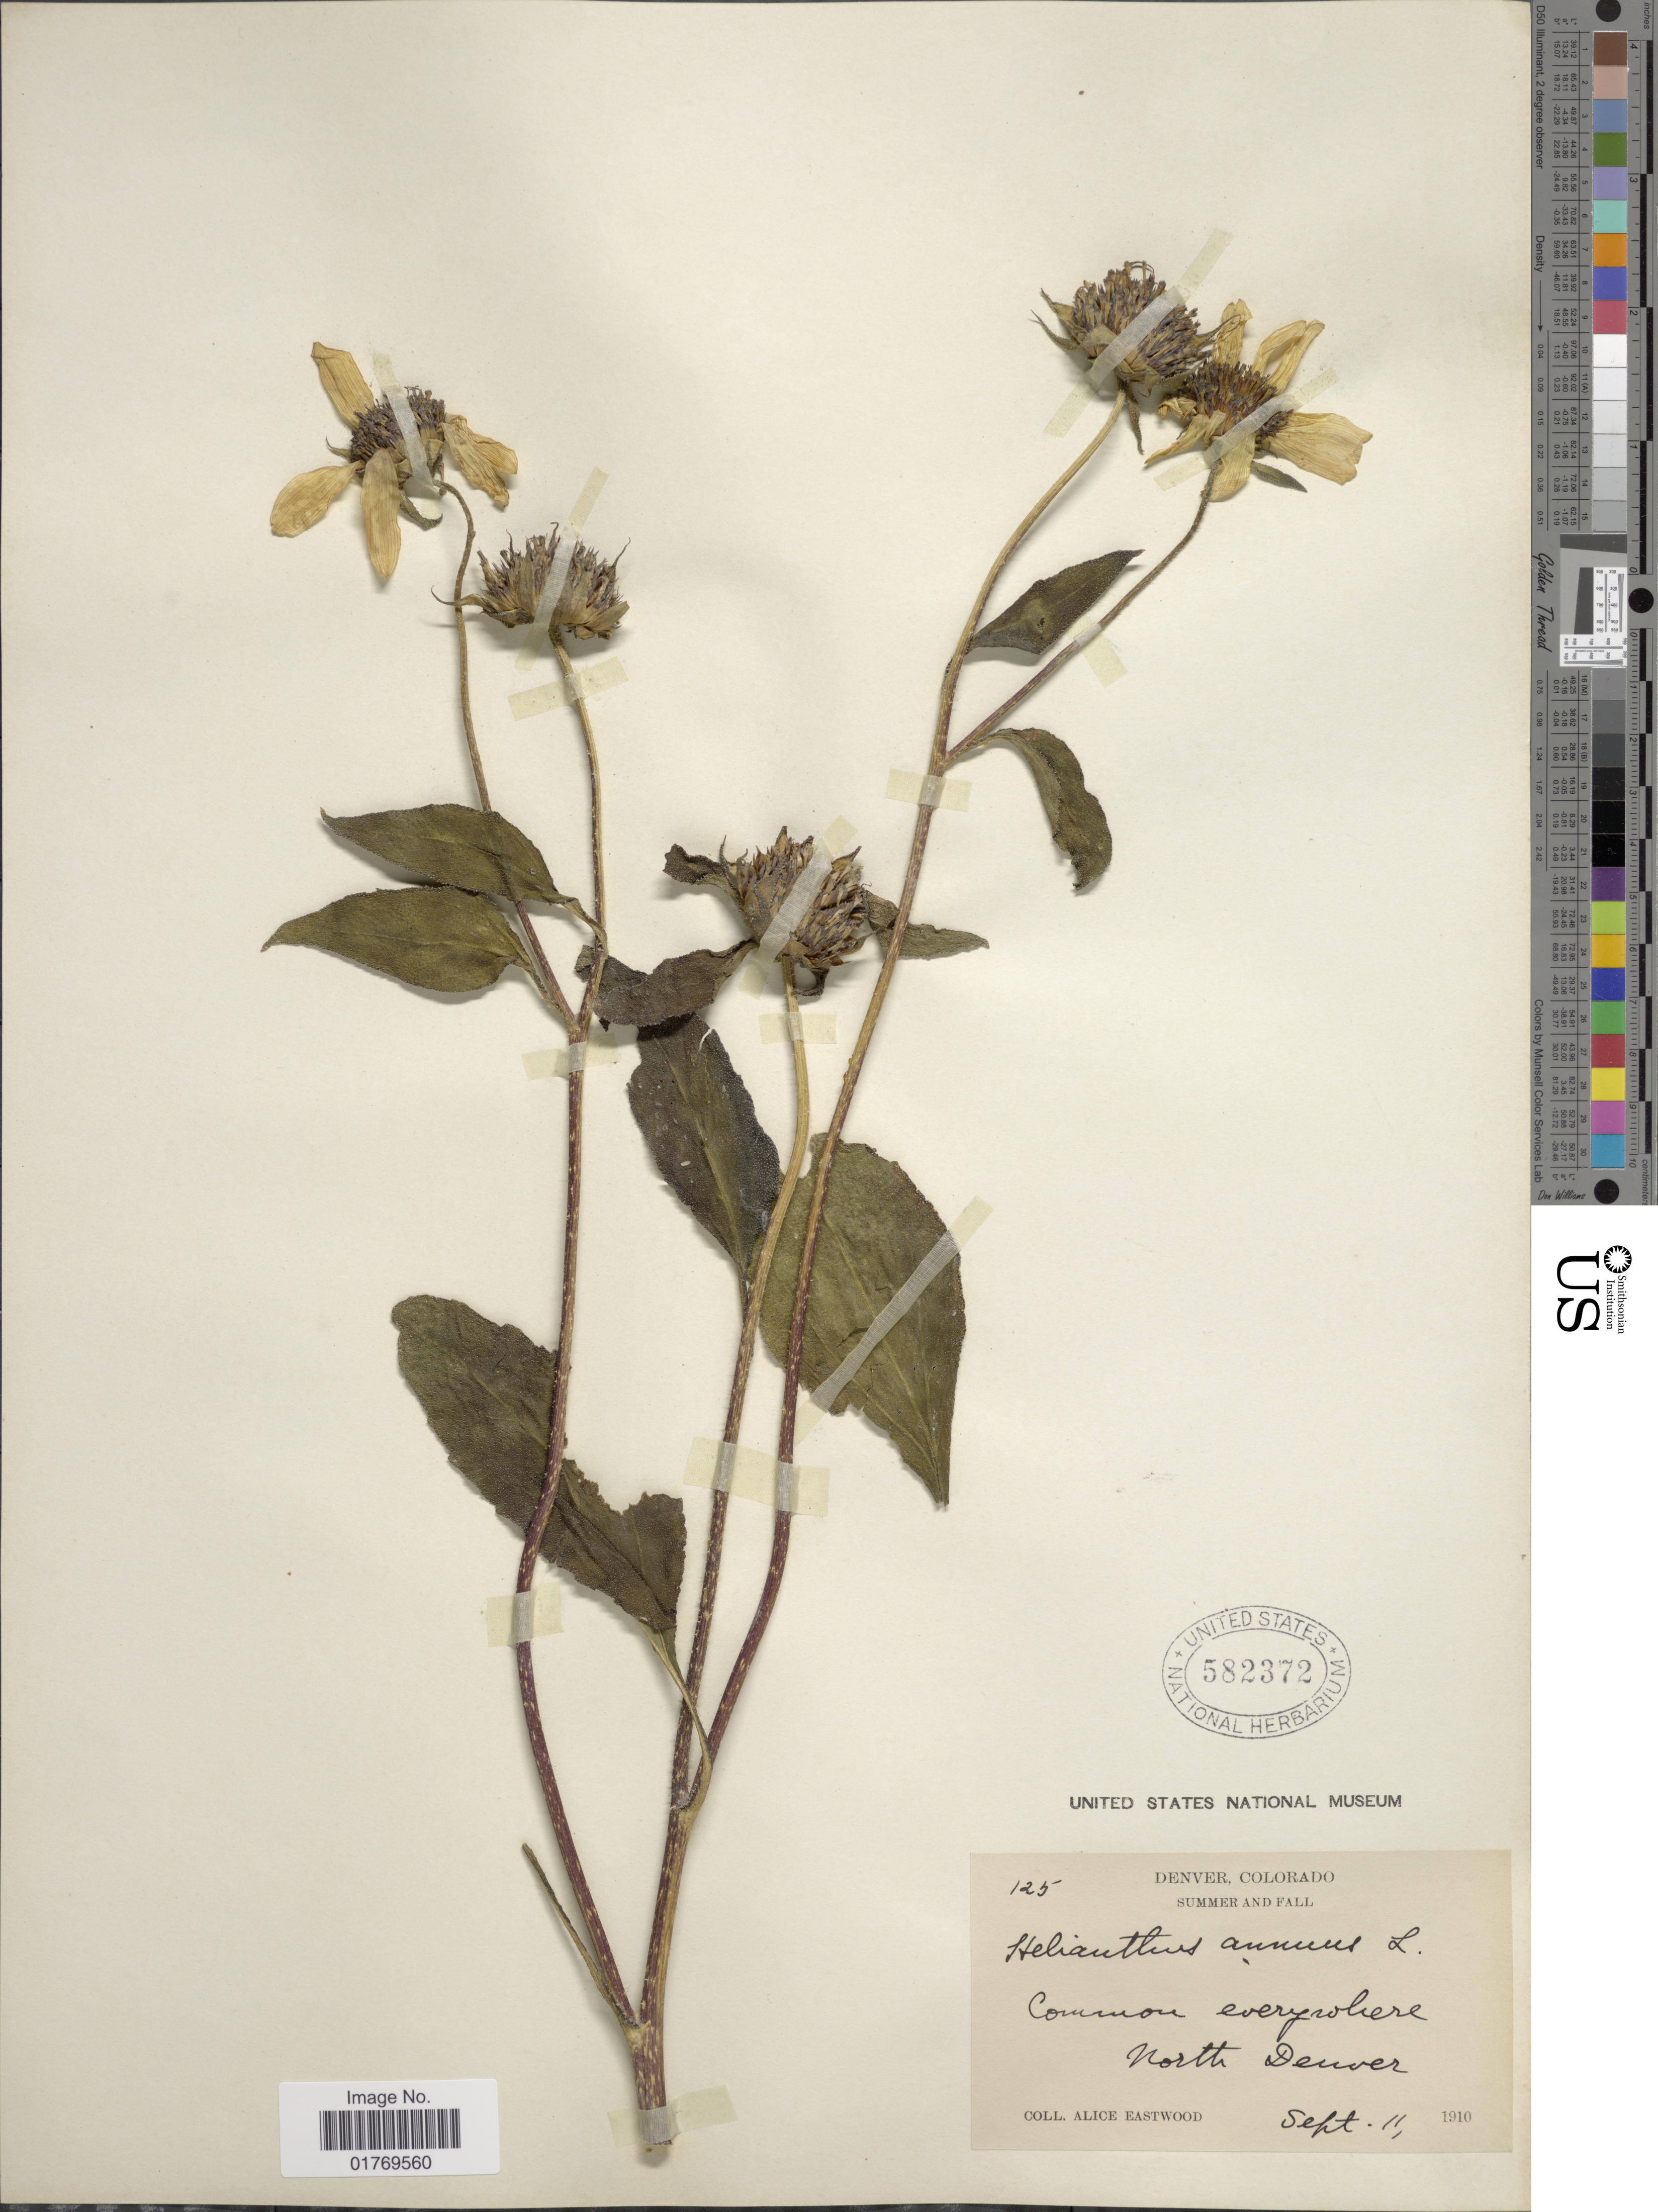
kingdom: Plantae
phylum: Tracheophyta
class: Magnoliopsida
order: Asterales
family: Asteraceae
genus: Helianthus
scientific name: Helianthus annuus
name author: L.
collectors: A. Eastwood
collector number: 125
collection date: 1910-09-11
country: United States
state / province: Colorado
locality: Summer and Fall. Common everywhere. North Denver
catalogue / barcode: US 582372